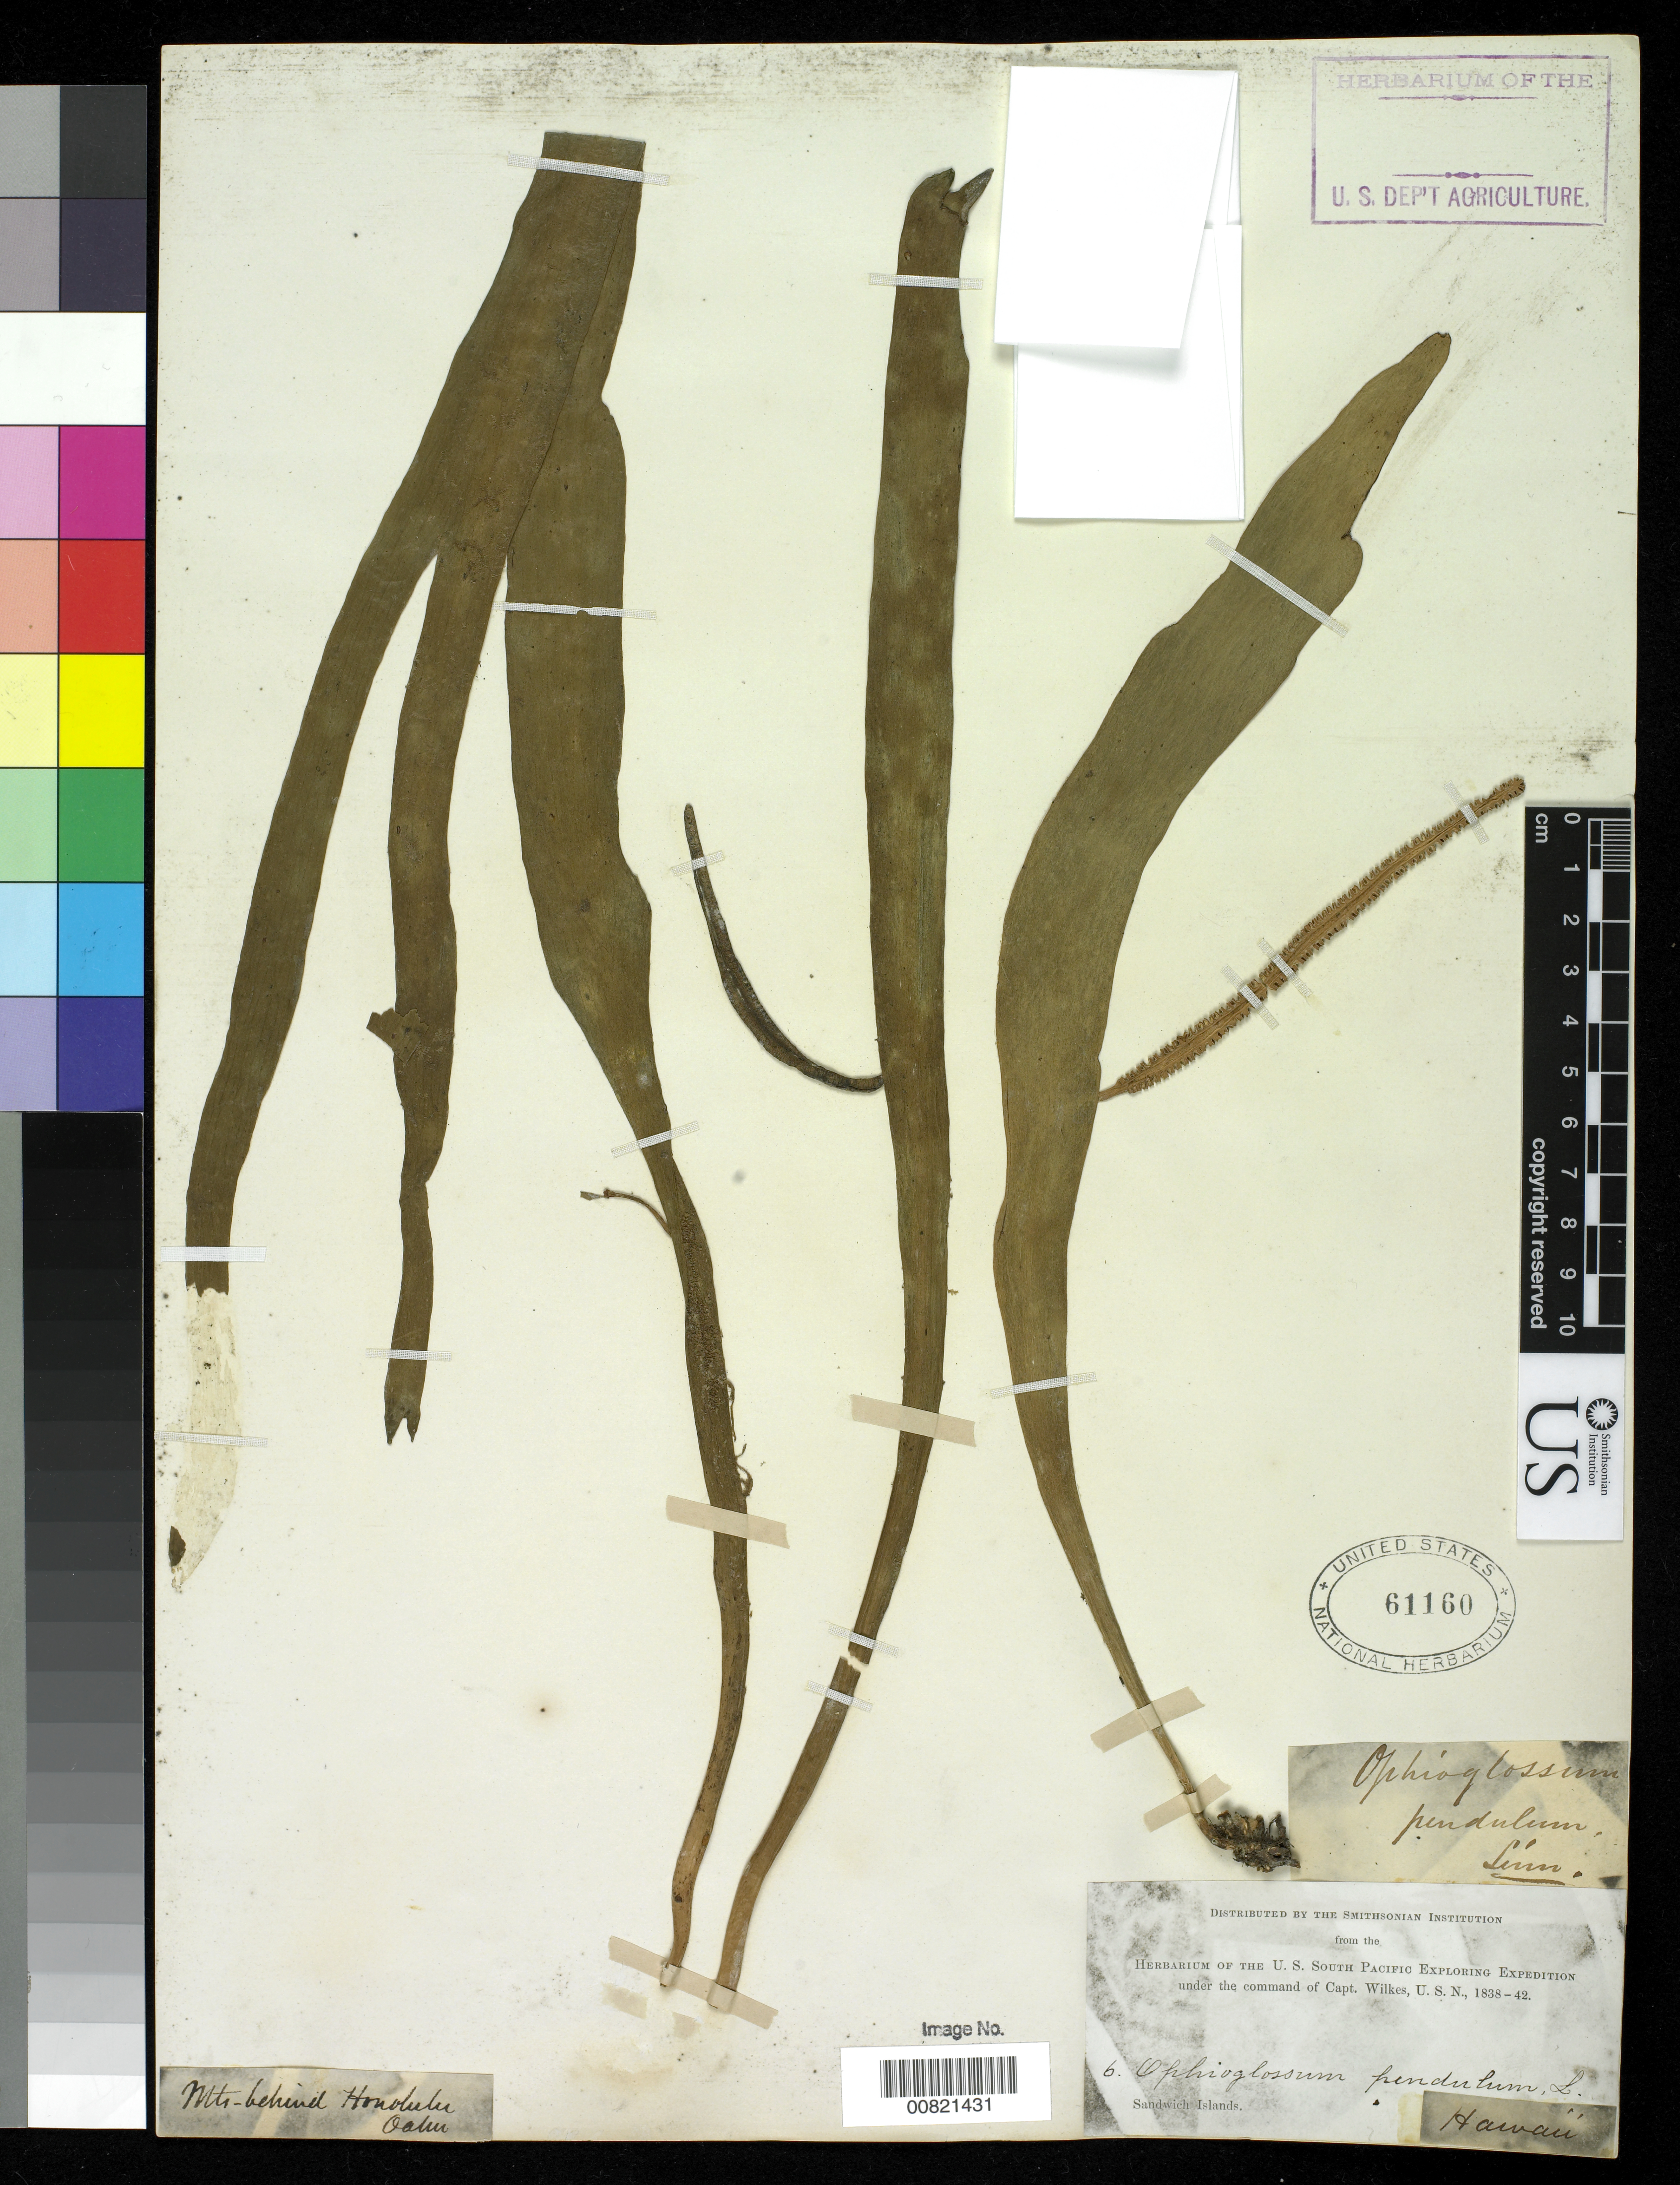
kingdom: Plantae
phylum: Tracheophyta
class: Polypodiopsida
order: Ophioglossales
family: Ophioglossaceae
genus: Ophioderma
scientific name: Ophioderma pendulum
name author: (L.) C. Presl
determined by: Wagner, W. L., (BOT), Smithsonian Institution - National Museum of Natural History (UNITED STATES)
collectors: Wilkes Explor. Exped.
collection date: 1838/1842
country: United States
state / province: Hawaii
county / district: Honolulu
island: Oahu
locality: Mts. Behind Honolulu, Oahu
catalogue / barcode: US 61160